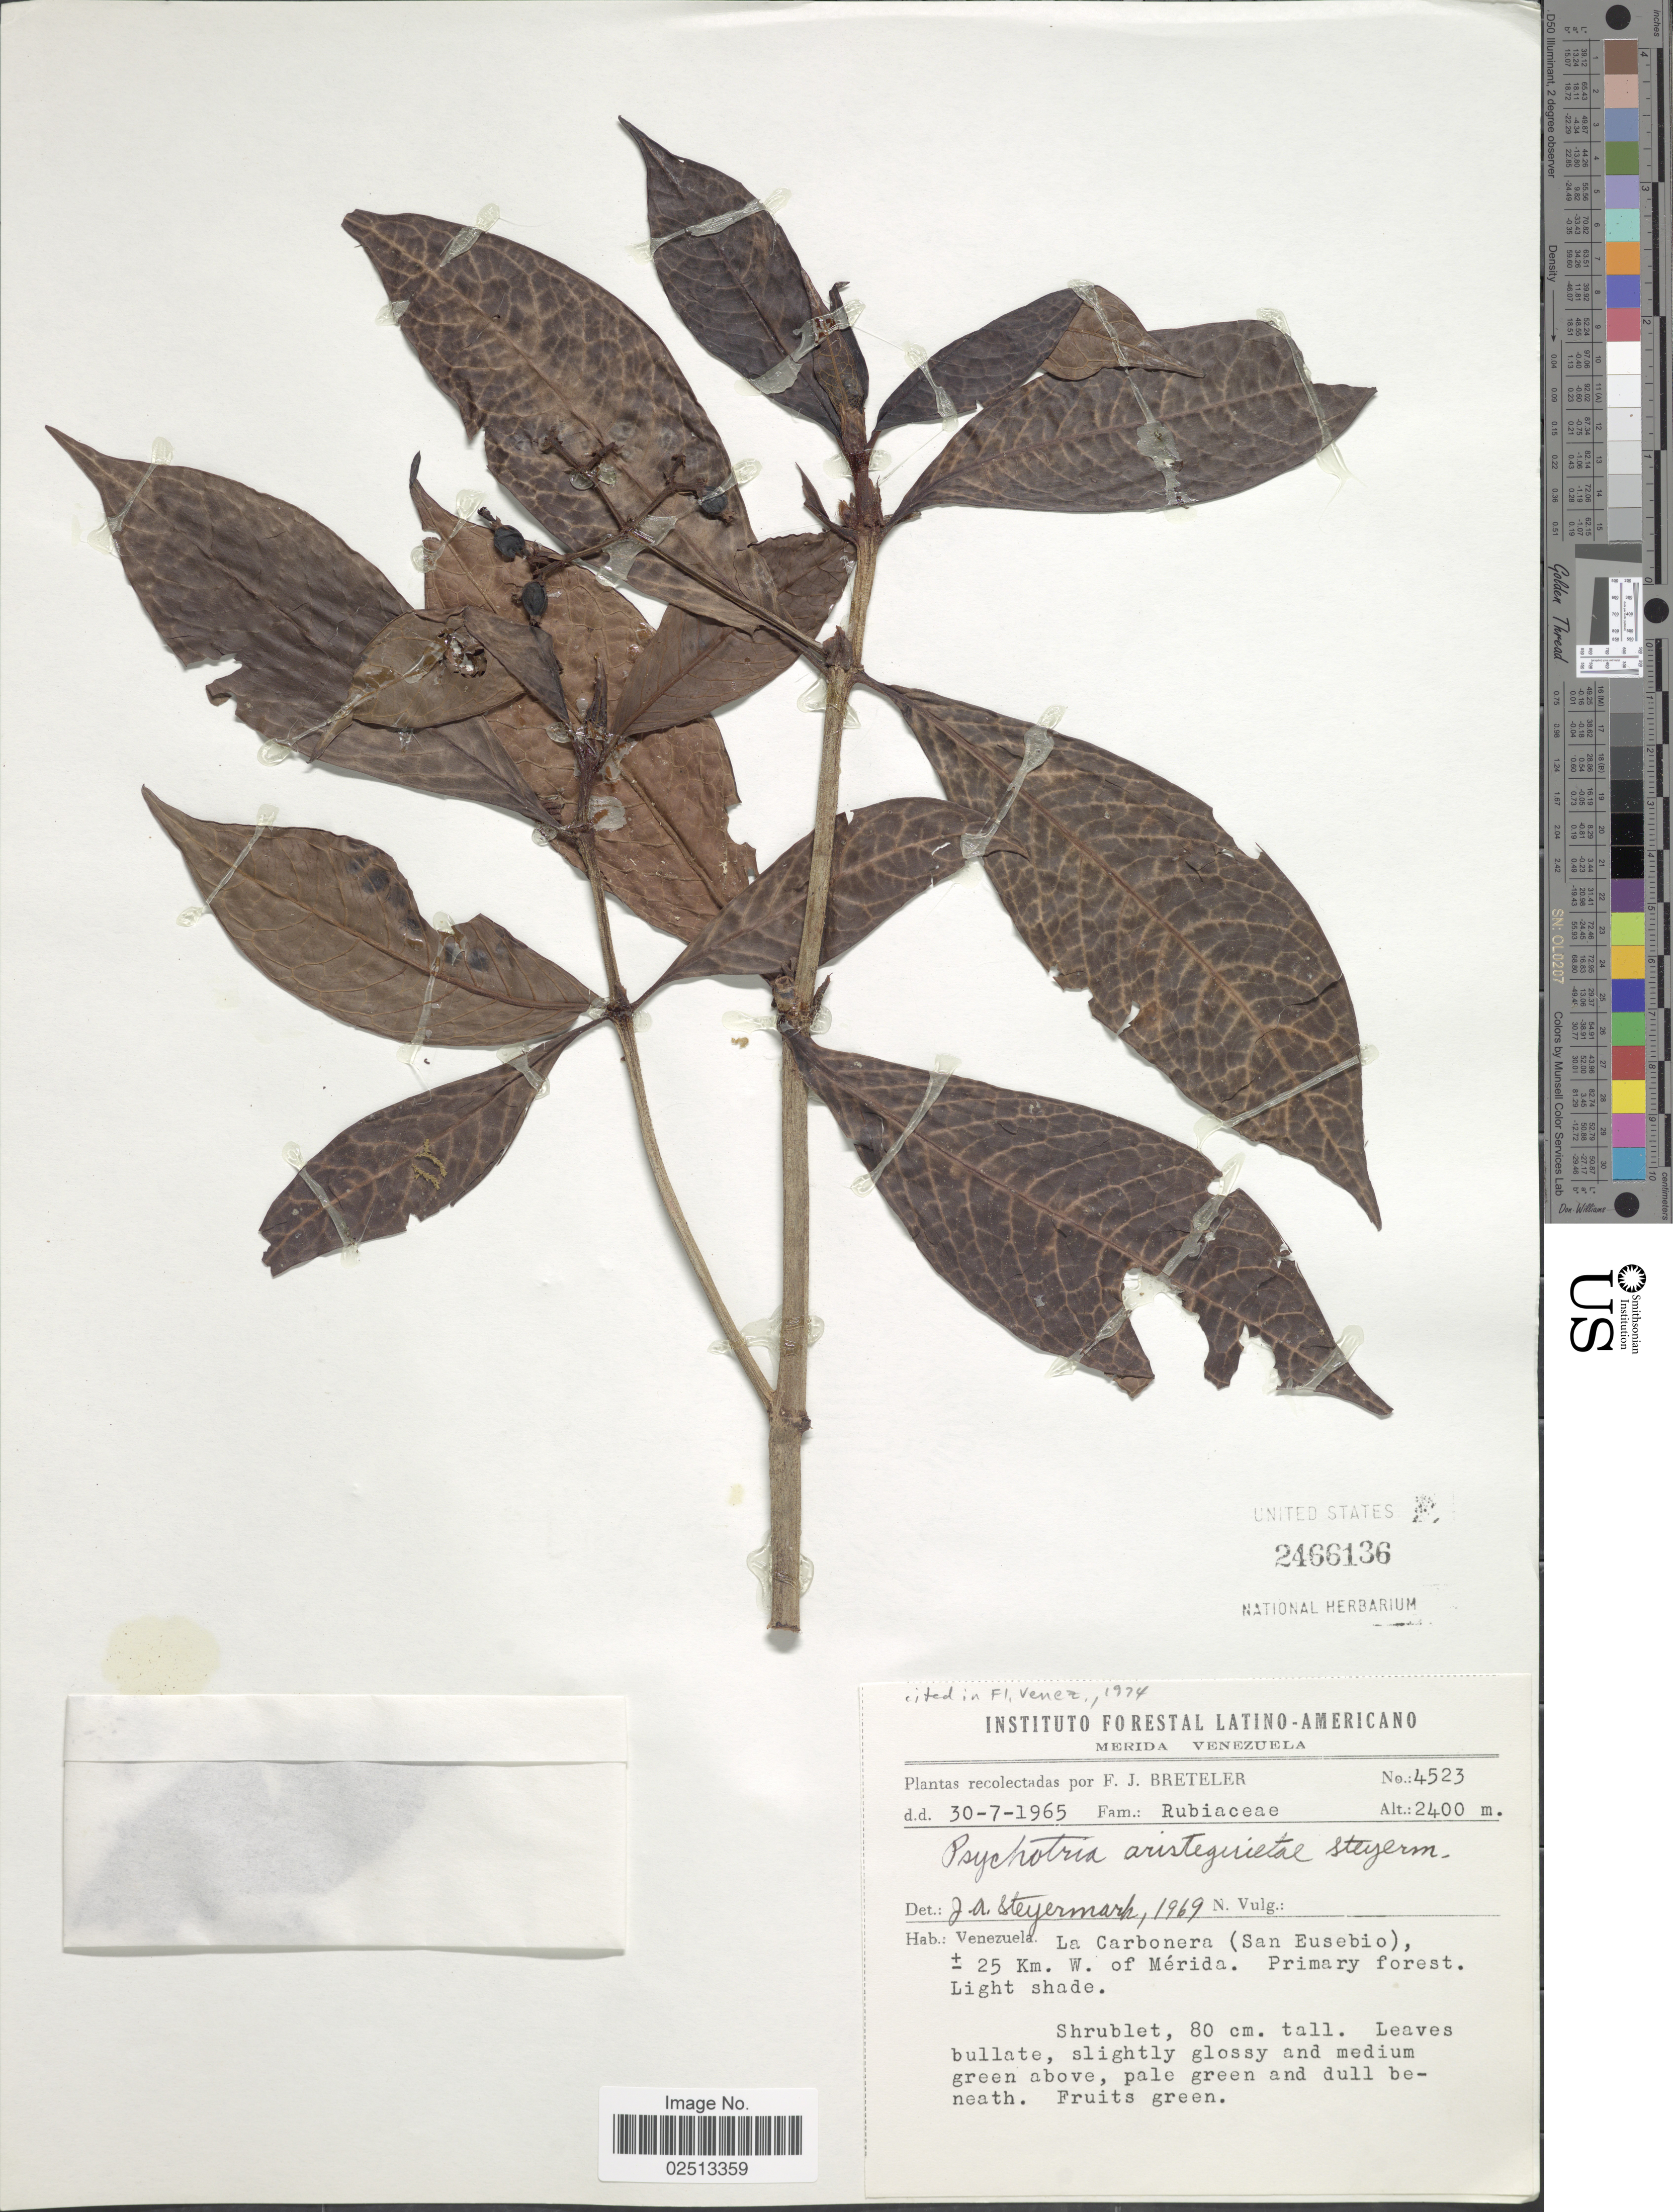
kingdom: Plantae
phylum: Tracheophyta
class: Magnoliopsida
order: Gentianales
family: Rubiaceae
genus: Psychotria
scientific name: Psychotria aristeguietae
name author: Steyerm.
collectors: F. J. Breteler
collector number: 4523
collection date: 1965-07-30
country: Venezuela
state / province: Mérida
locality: Venezuela, La Carbonera (San Eusebio), ± 25 km. W. of Merida. Primary forest.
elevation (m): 2400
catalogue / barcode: US 2466136